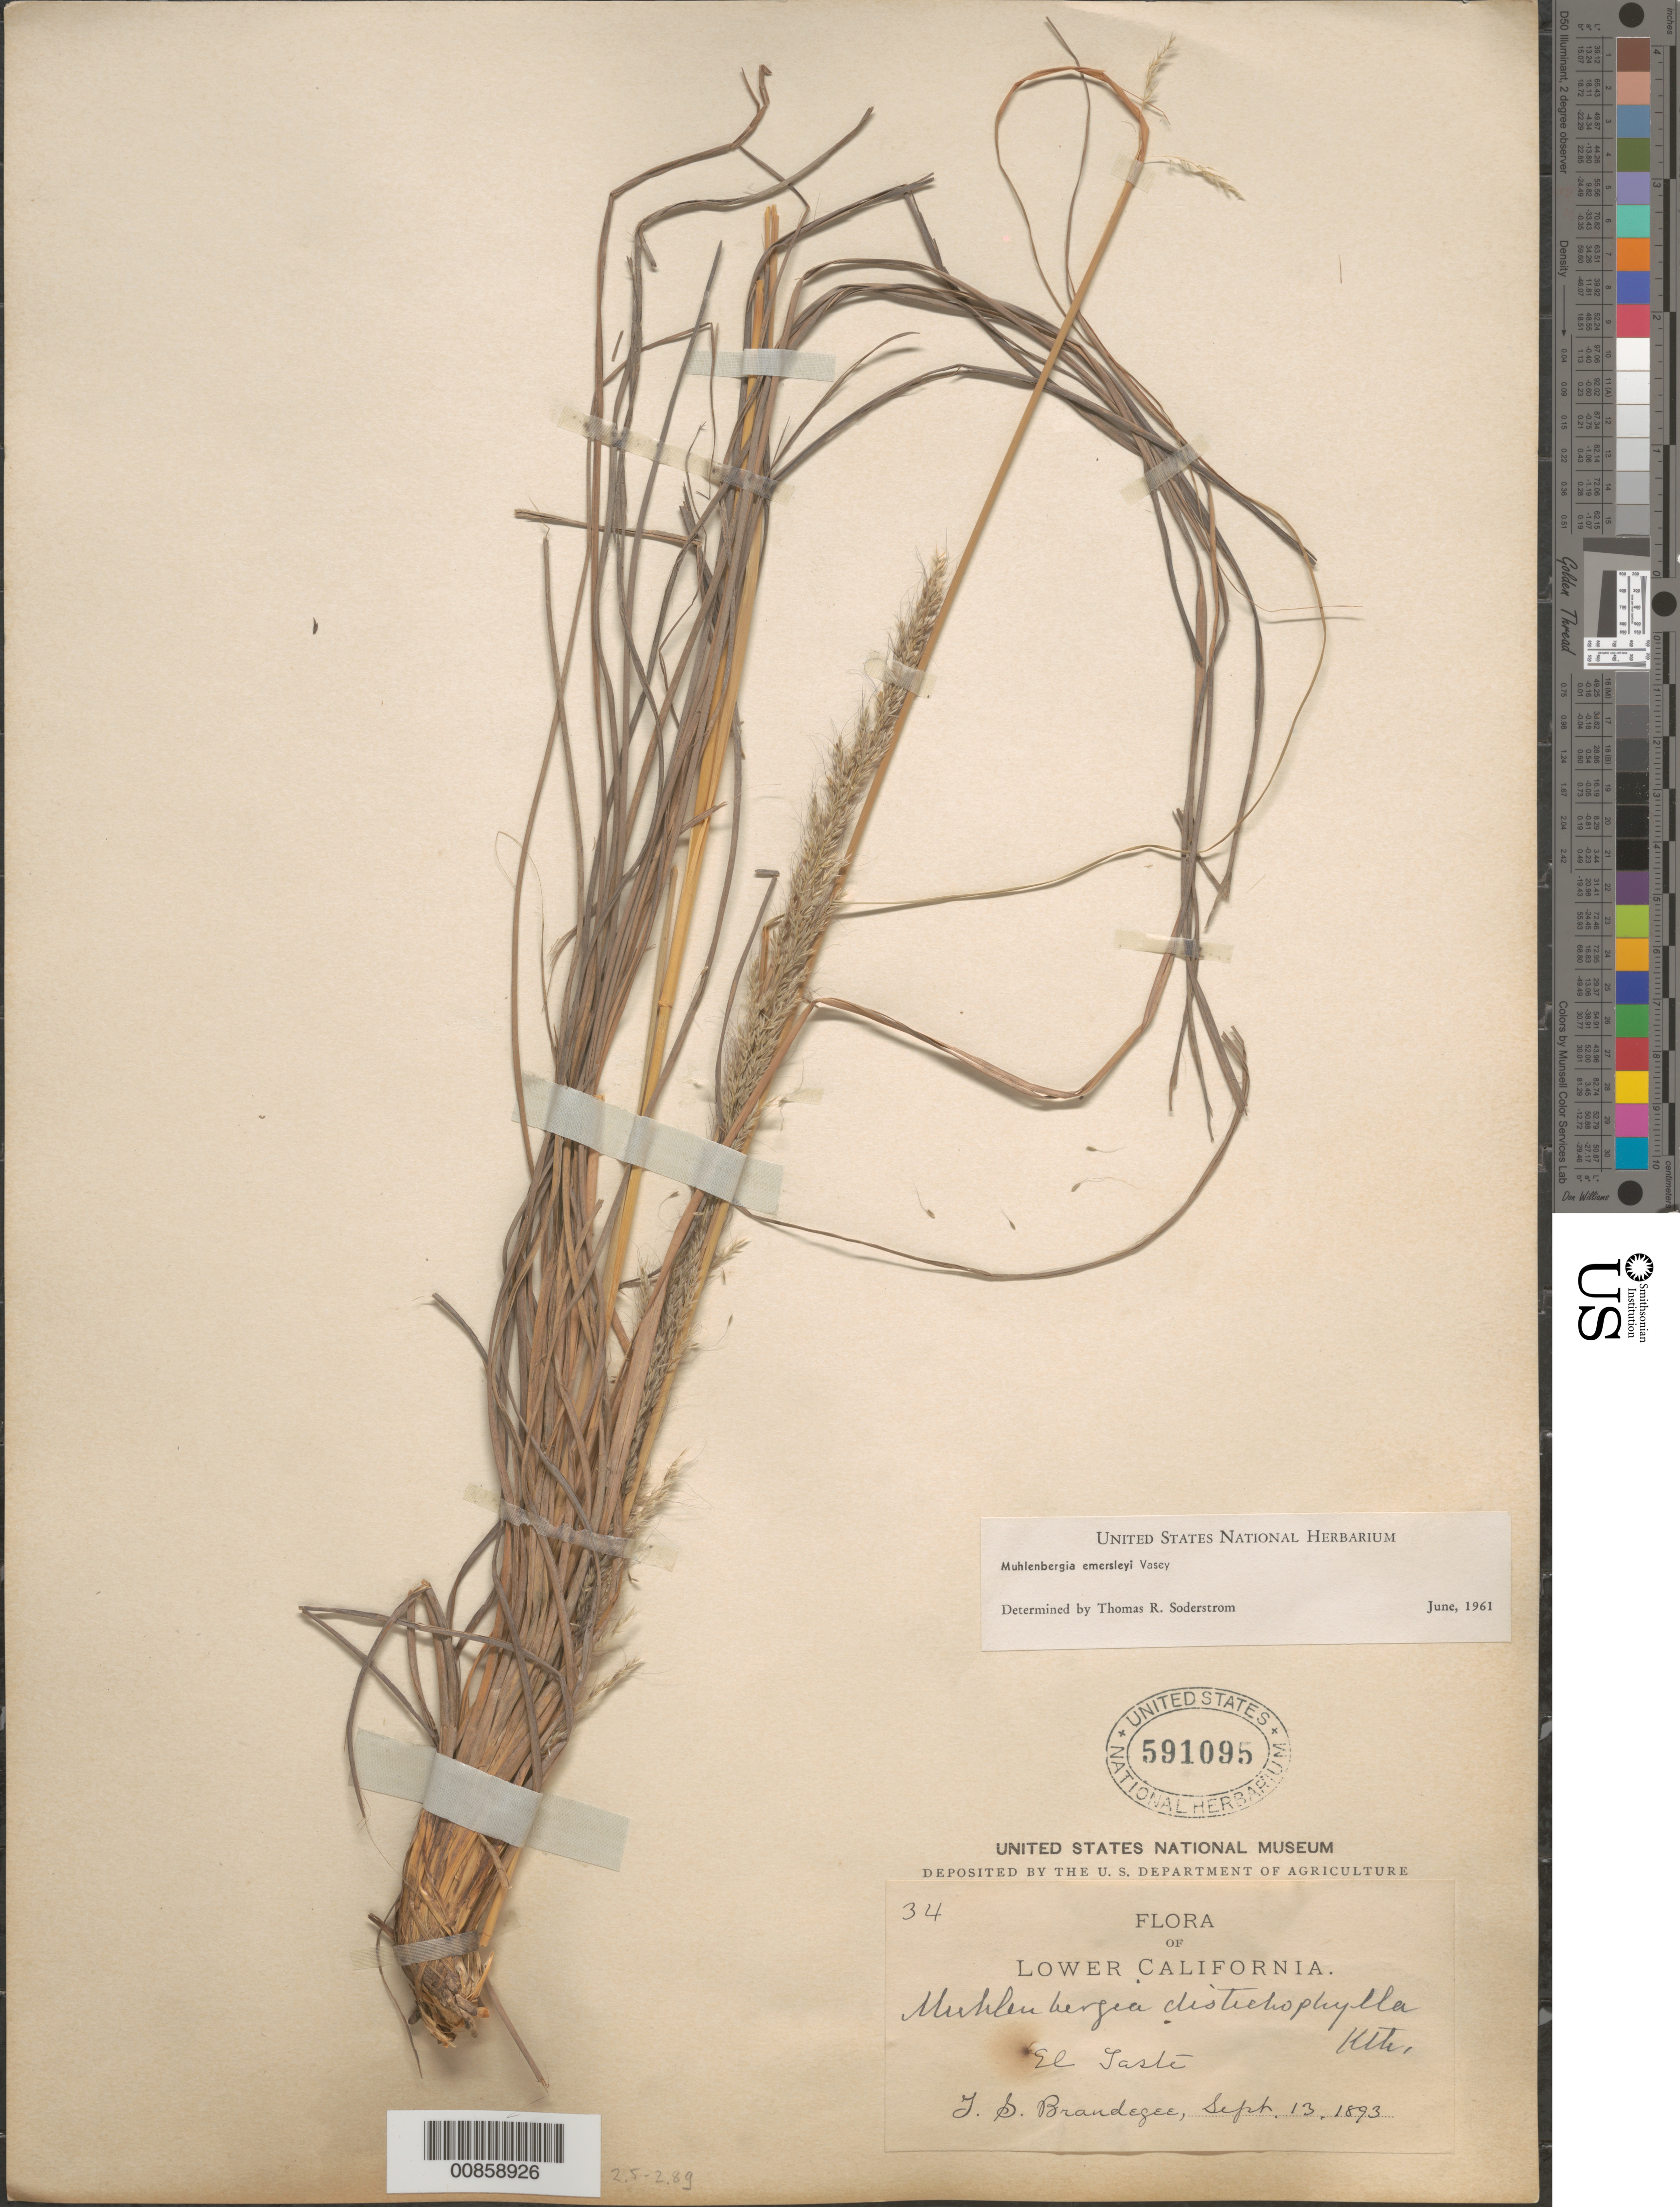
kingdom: Plantae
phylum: Tracheophyta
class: Liliopsida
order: Poales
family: Poaceae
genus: Muhlenbergia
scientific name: Muhlenbergia emersleyi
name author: Vasey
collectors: T. S. Brandegee (herbarium)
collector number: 34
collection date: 1893-09-13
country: Mexico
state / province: Baja California Sur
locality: El Taste.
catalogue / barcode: US 591095